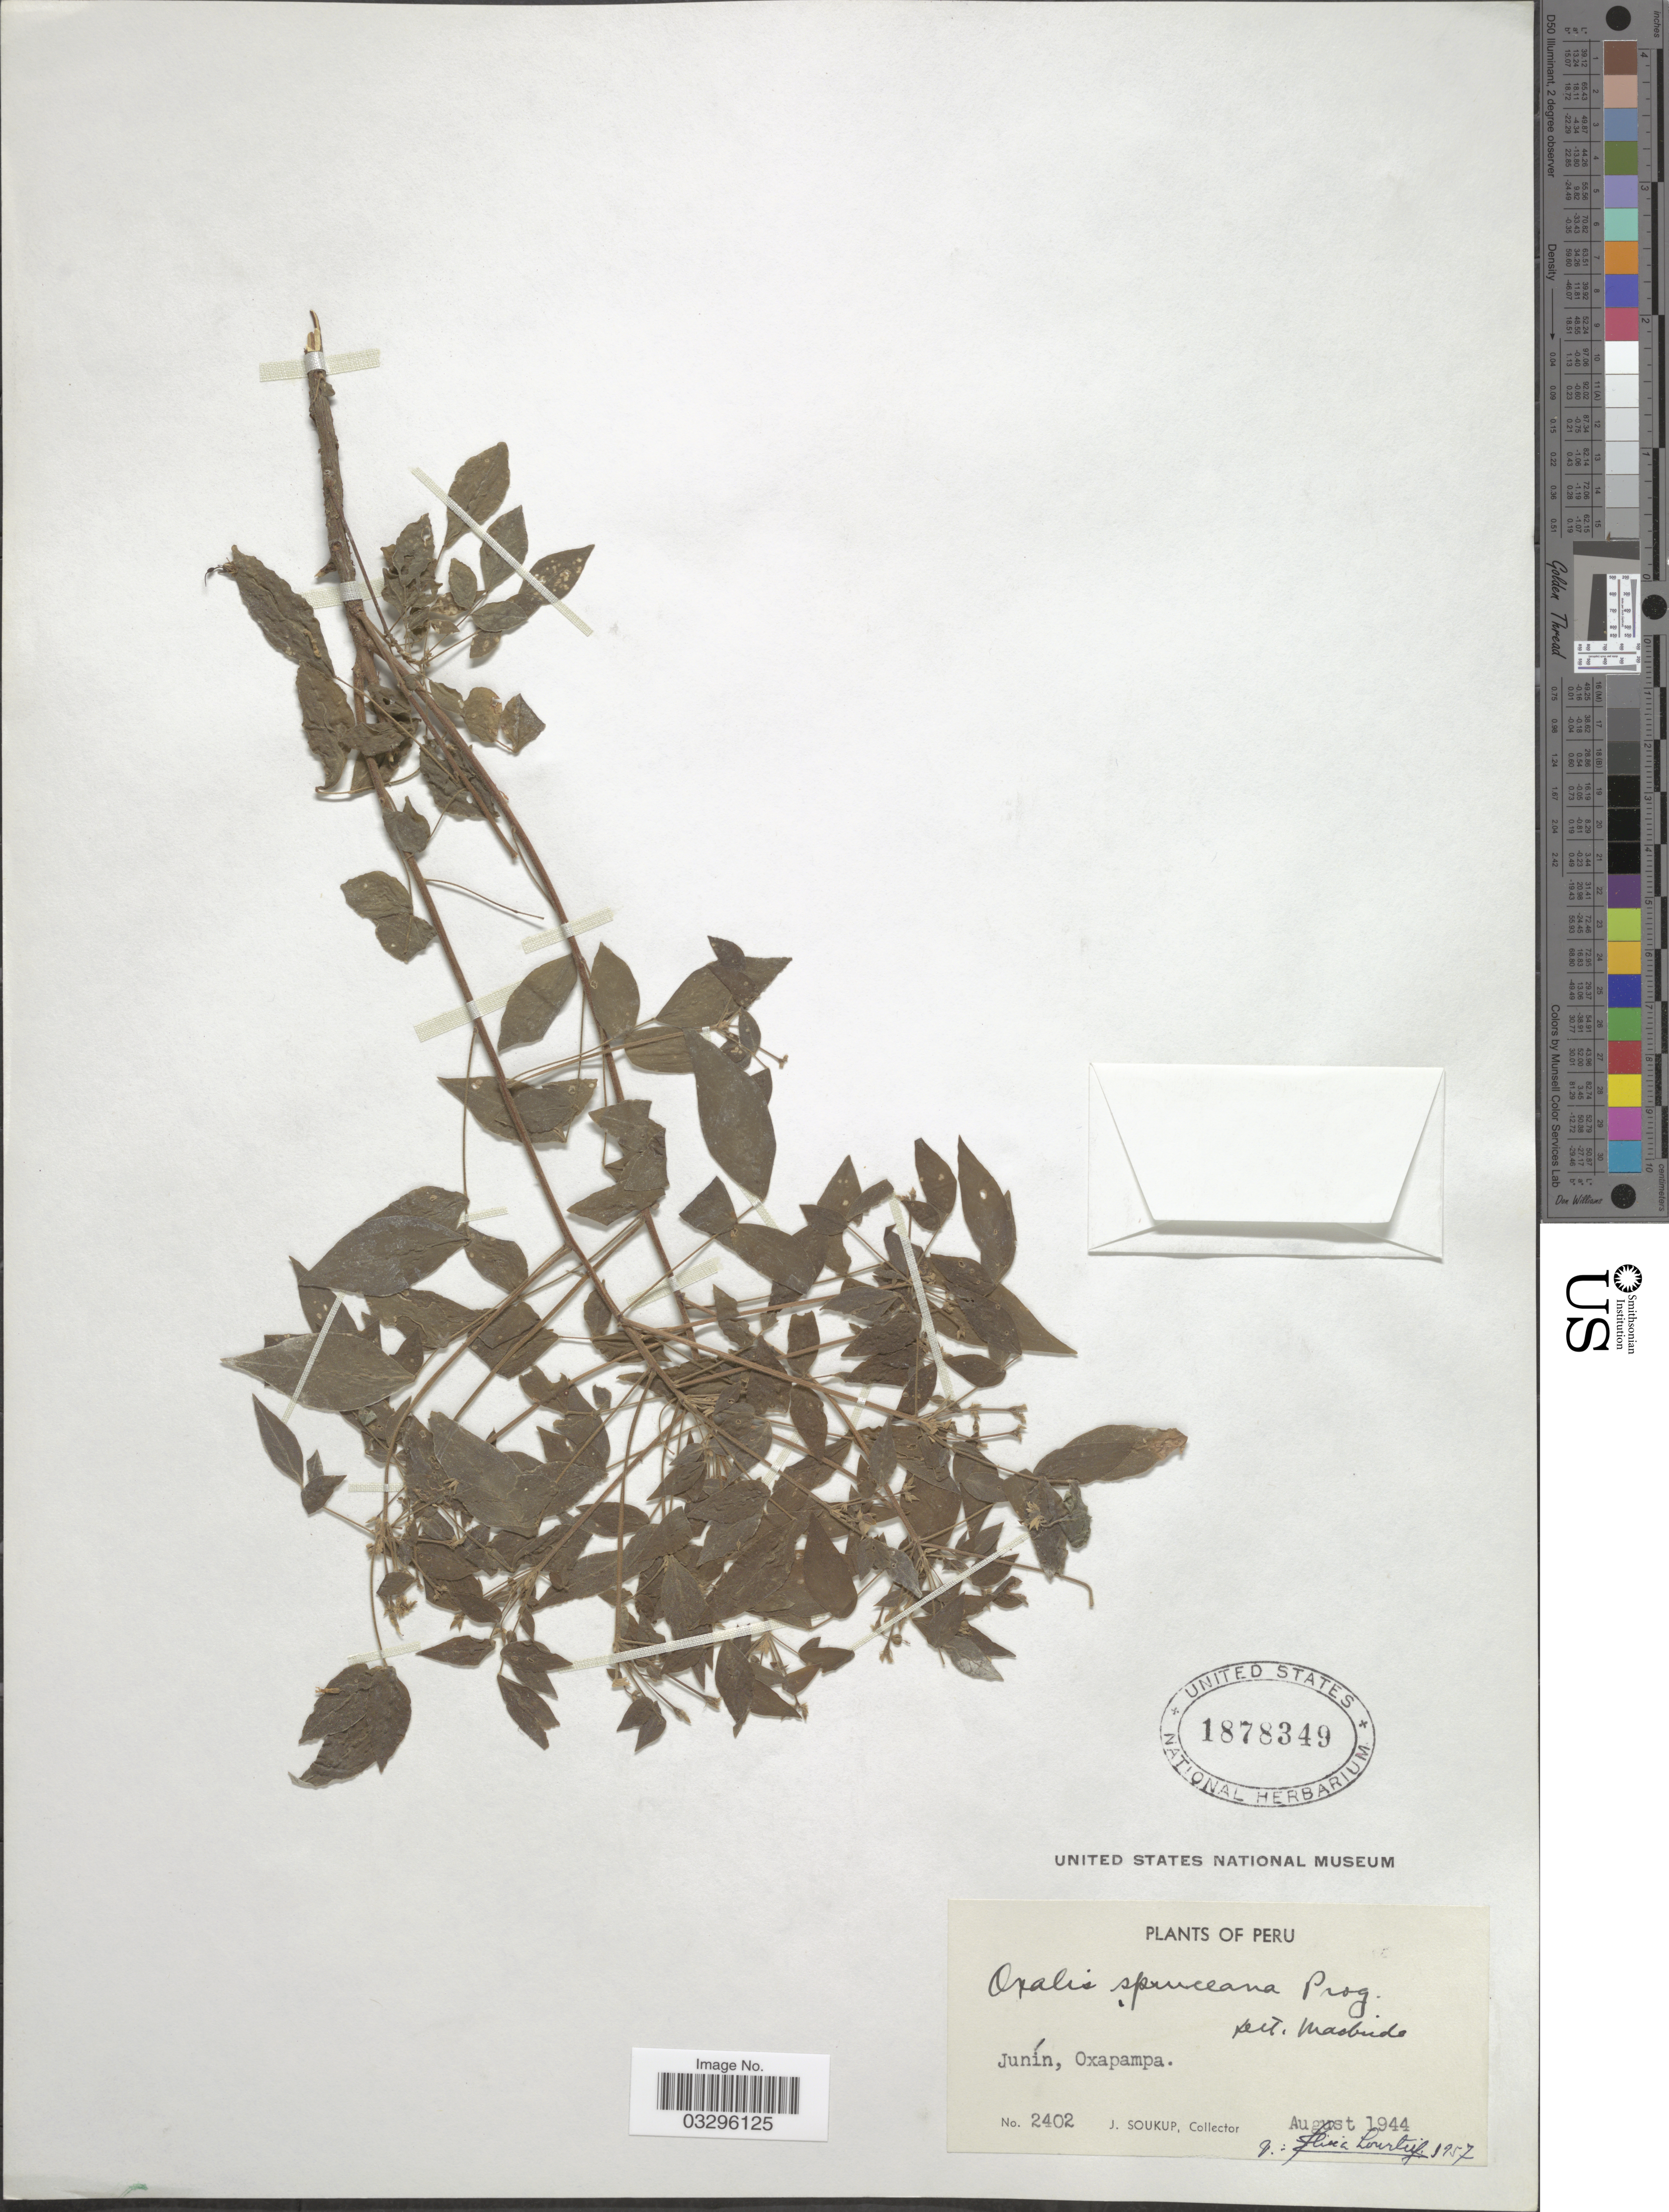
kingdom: Plantae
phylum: Tracheophyta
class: Magnoliopsida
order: Oxalidales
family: Oxalidaceae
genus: Oxalis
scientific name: Oxalis spruceana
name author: Progel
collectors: J. Soukup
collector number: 2402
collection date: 1944-08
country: Peru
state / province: Junín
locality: Oxapampa.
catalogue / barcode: US 1878349